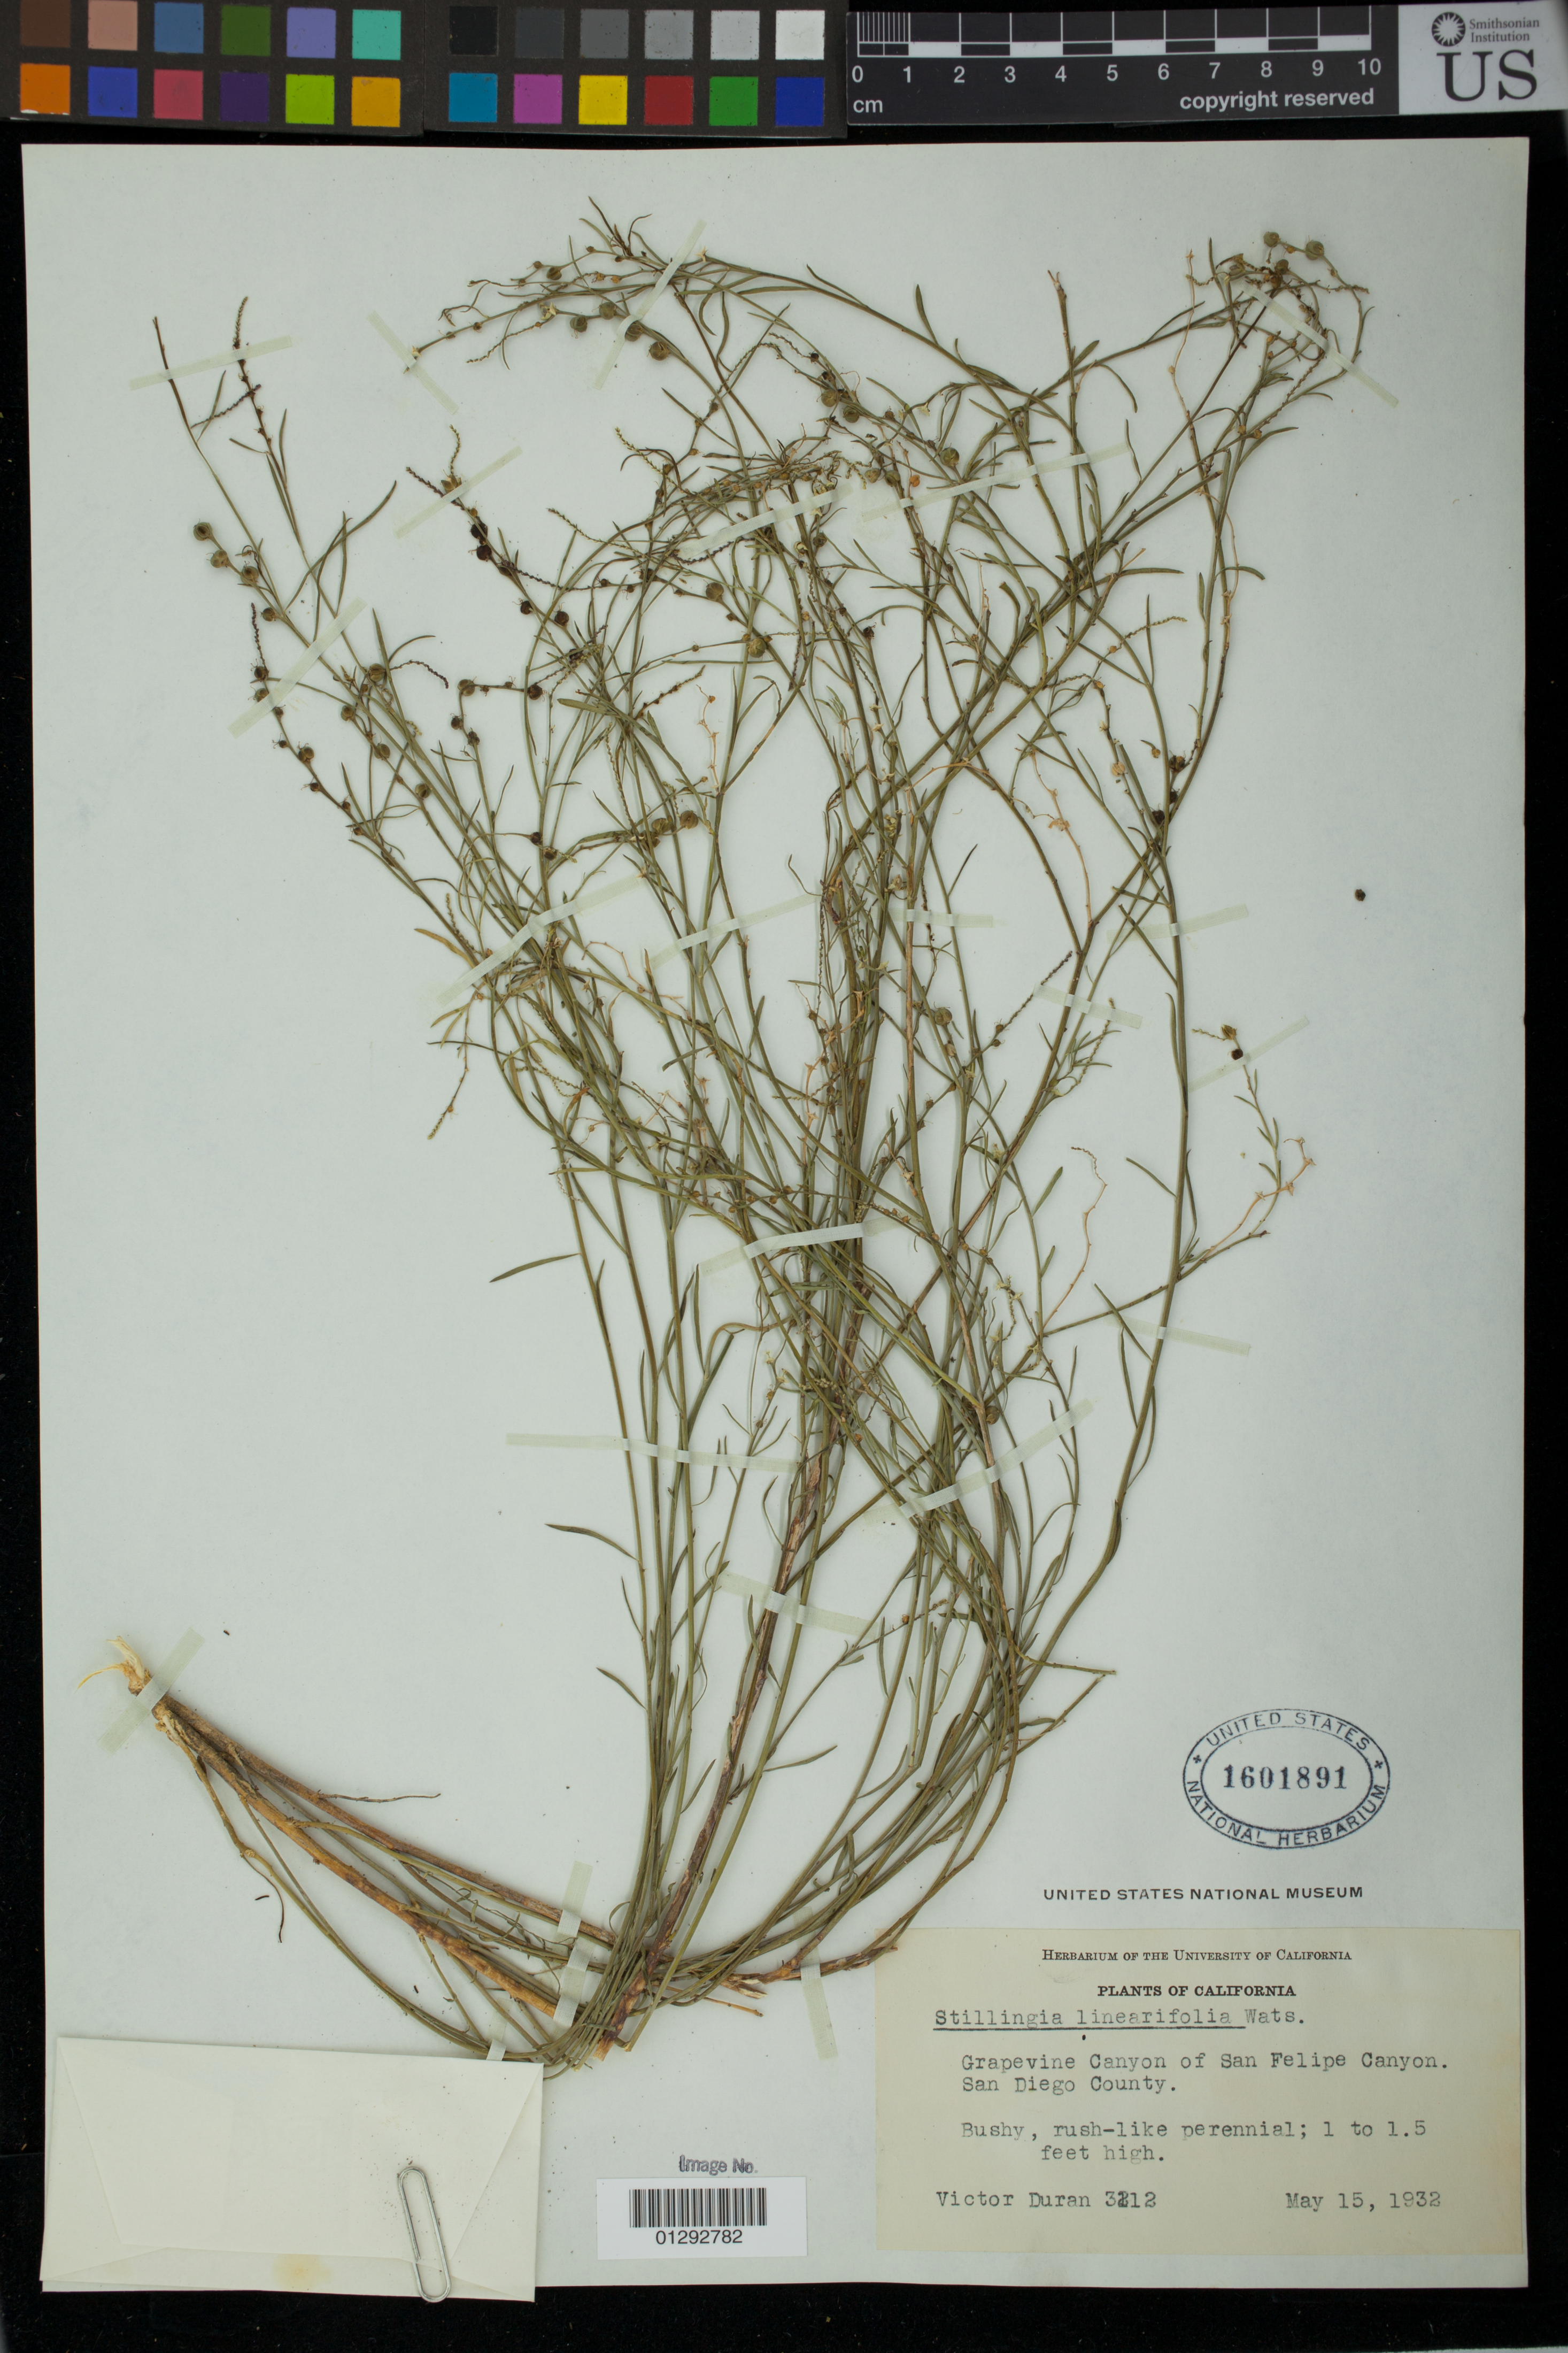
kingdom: Plantae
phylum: Tracheophyta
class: Magnoliopsida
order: Malpighiales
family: Euphorbiaceae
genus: Stillingia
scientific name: Stillingia linearifolia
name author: S. Watson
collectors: V. Duran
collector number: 3212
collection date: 1932-05-15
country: United States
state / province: California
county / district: San Diego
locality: San Diego County: Grapevine Canyon of San Felipe Canyon.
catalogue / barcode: US 1601891